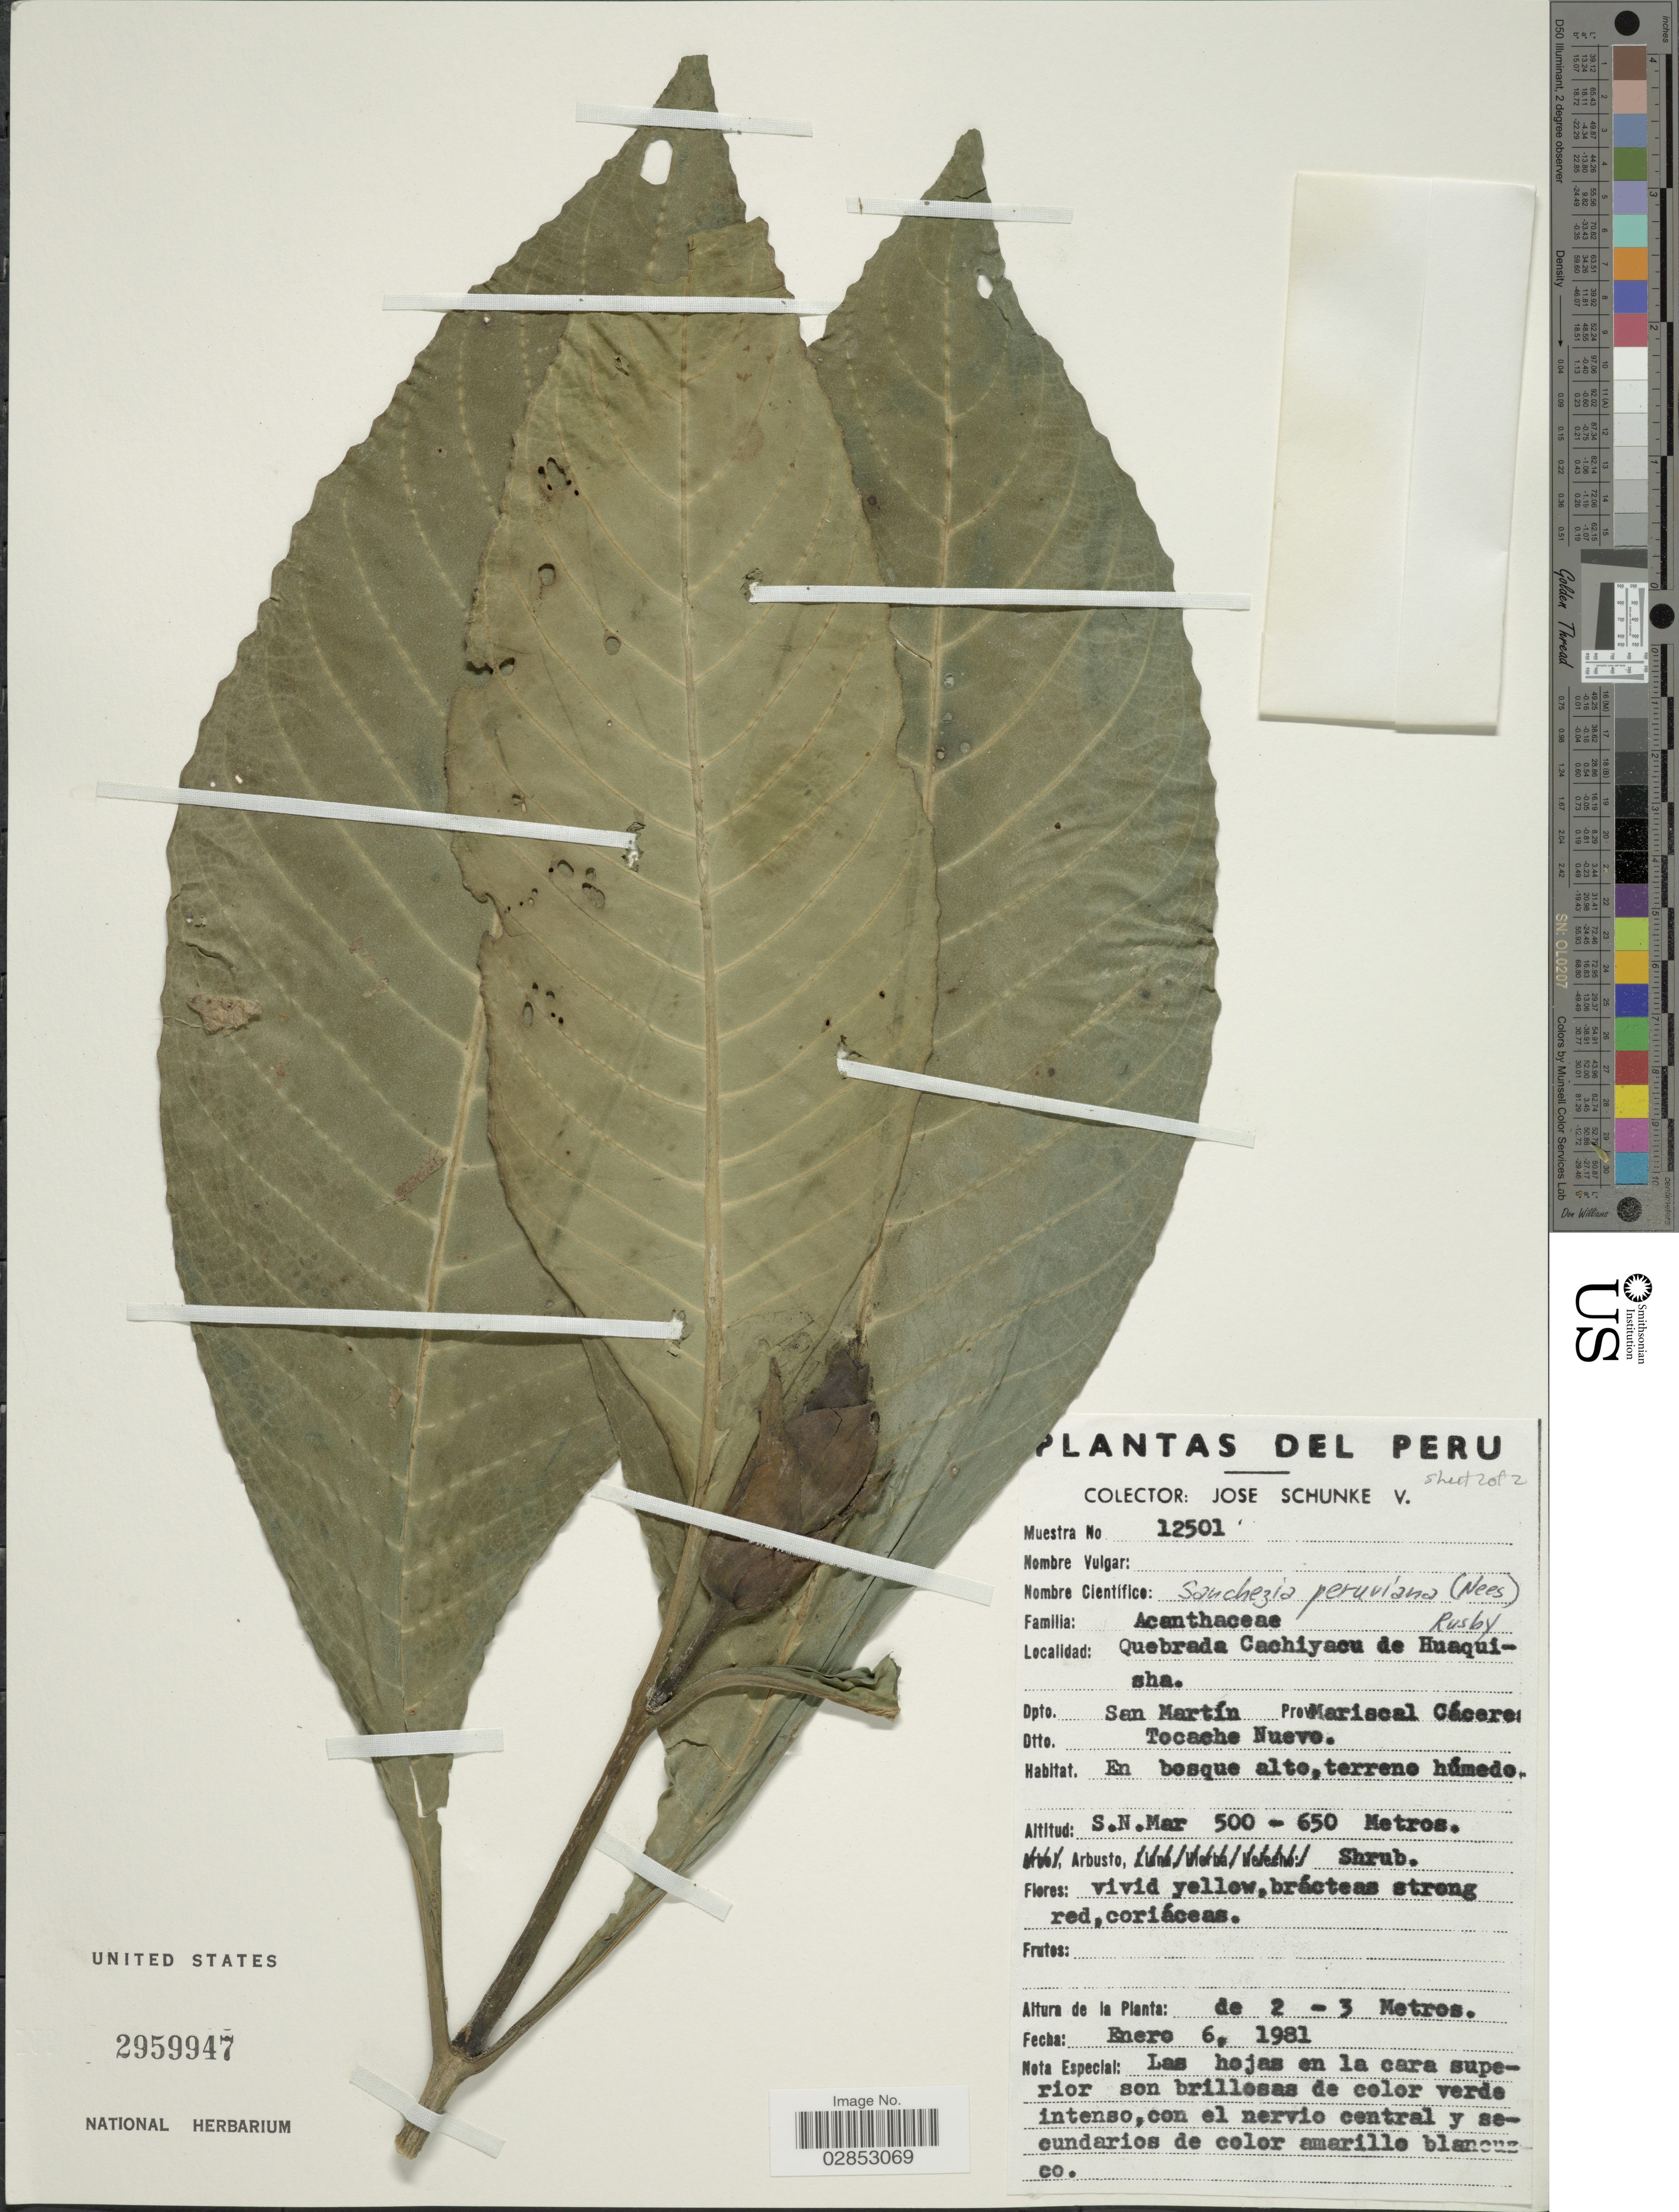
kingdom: Plantae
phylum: Tracheophyta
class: Magnoliopsida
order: Lamiales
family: Acanthaceae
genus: Sanchezia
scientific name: Sanchezia oblonga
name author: Ruiz & Pav.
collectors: J. Schunke Vigo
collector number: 12501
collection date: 1981-01-06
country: Peru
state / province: San Martín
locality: Quebrada Cachiyacu de Huaquisha, Dpto. San Martín, Prov. Mariscal Cáceres, Dtto. Tocache Nuevo.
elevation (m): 500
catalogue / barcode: US 2959947